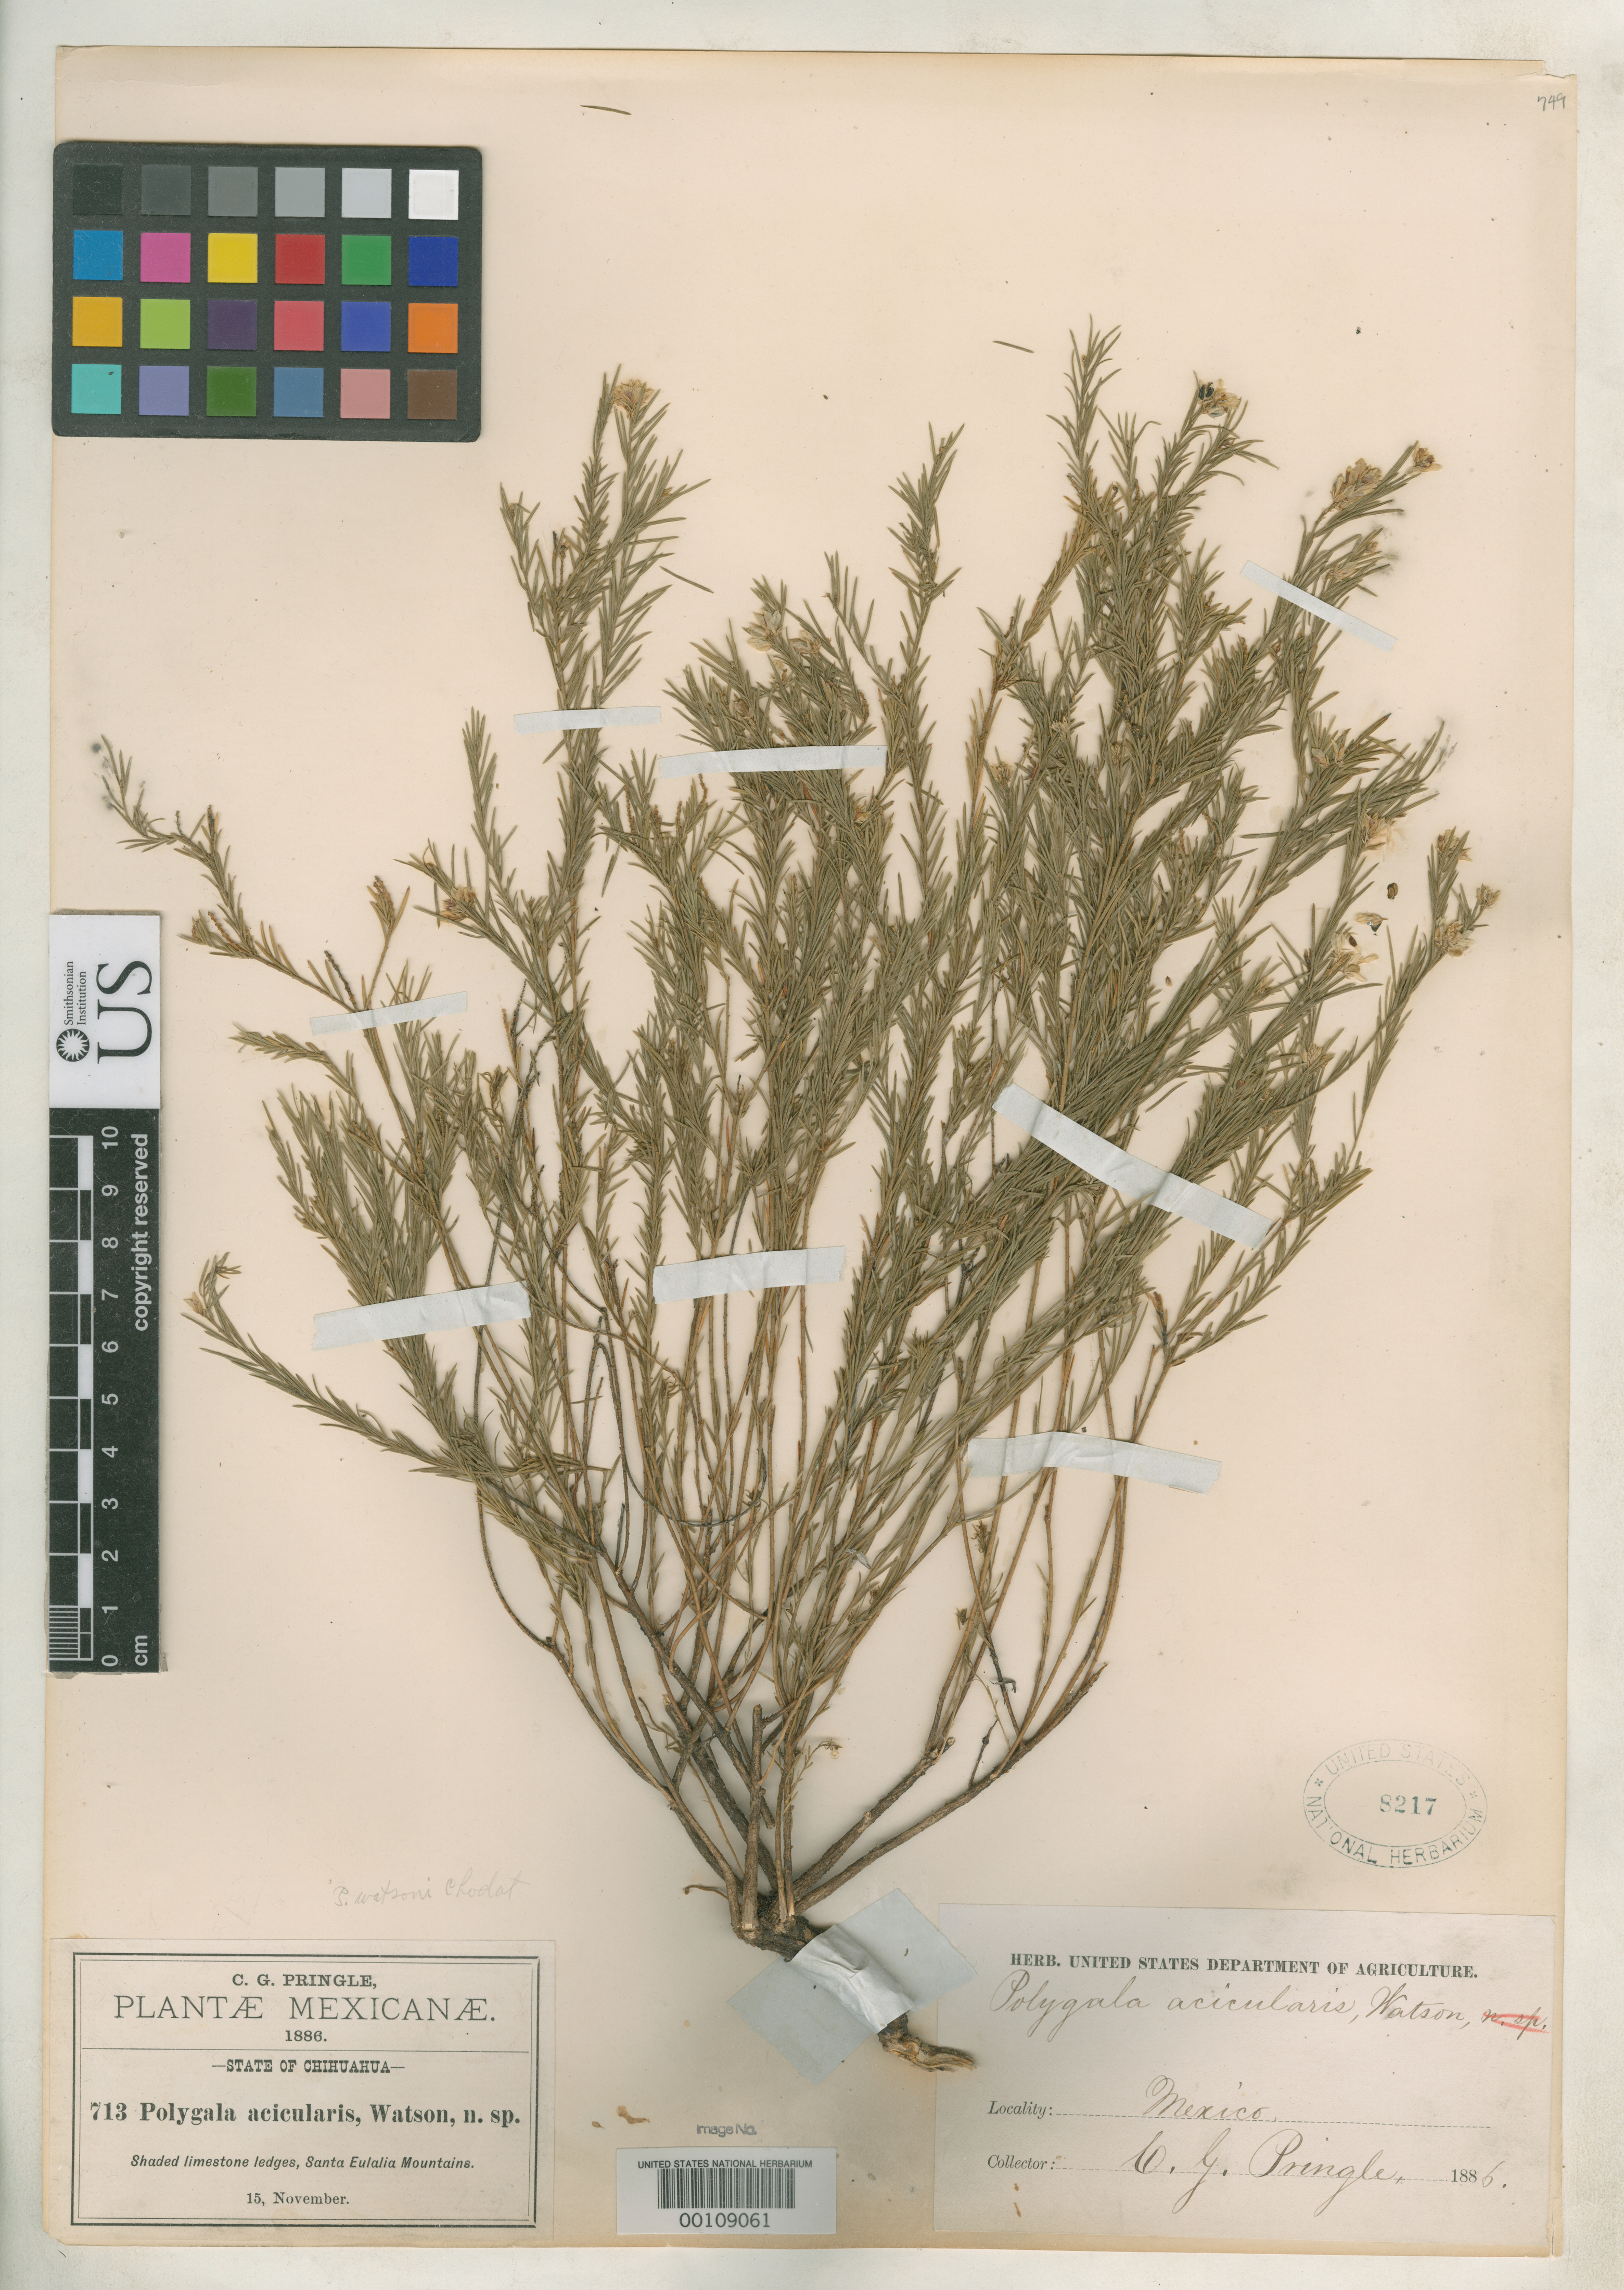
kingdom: Plantae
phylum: Tracheophyta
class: Magnoliopsida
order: Fabales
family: Polygalaceae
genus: Polygala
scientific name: Polygala watsonii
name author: Chodat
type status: Type Collection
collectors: C. G. Pringle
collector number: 713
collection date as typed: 15 Nov 1886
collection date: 1886-11-15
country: Mexico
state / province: Chihuahua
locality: Santa Eulalia Mountains.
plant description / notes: See also Polygala acicularis S. Watson (nom. illeg., non Oliv.) for which this is apparently a nom. nov. but the protologue cites only Pringle 713, rather than Pringle 223 (the type of P. acicularis S. Wats.). If this name is a nom. nov. for Polygala acicularis S. Watson, then Pringle 713 cannot be its type (as the type would be the same as that of the replaced name).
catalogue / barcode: US 8217